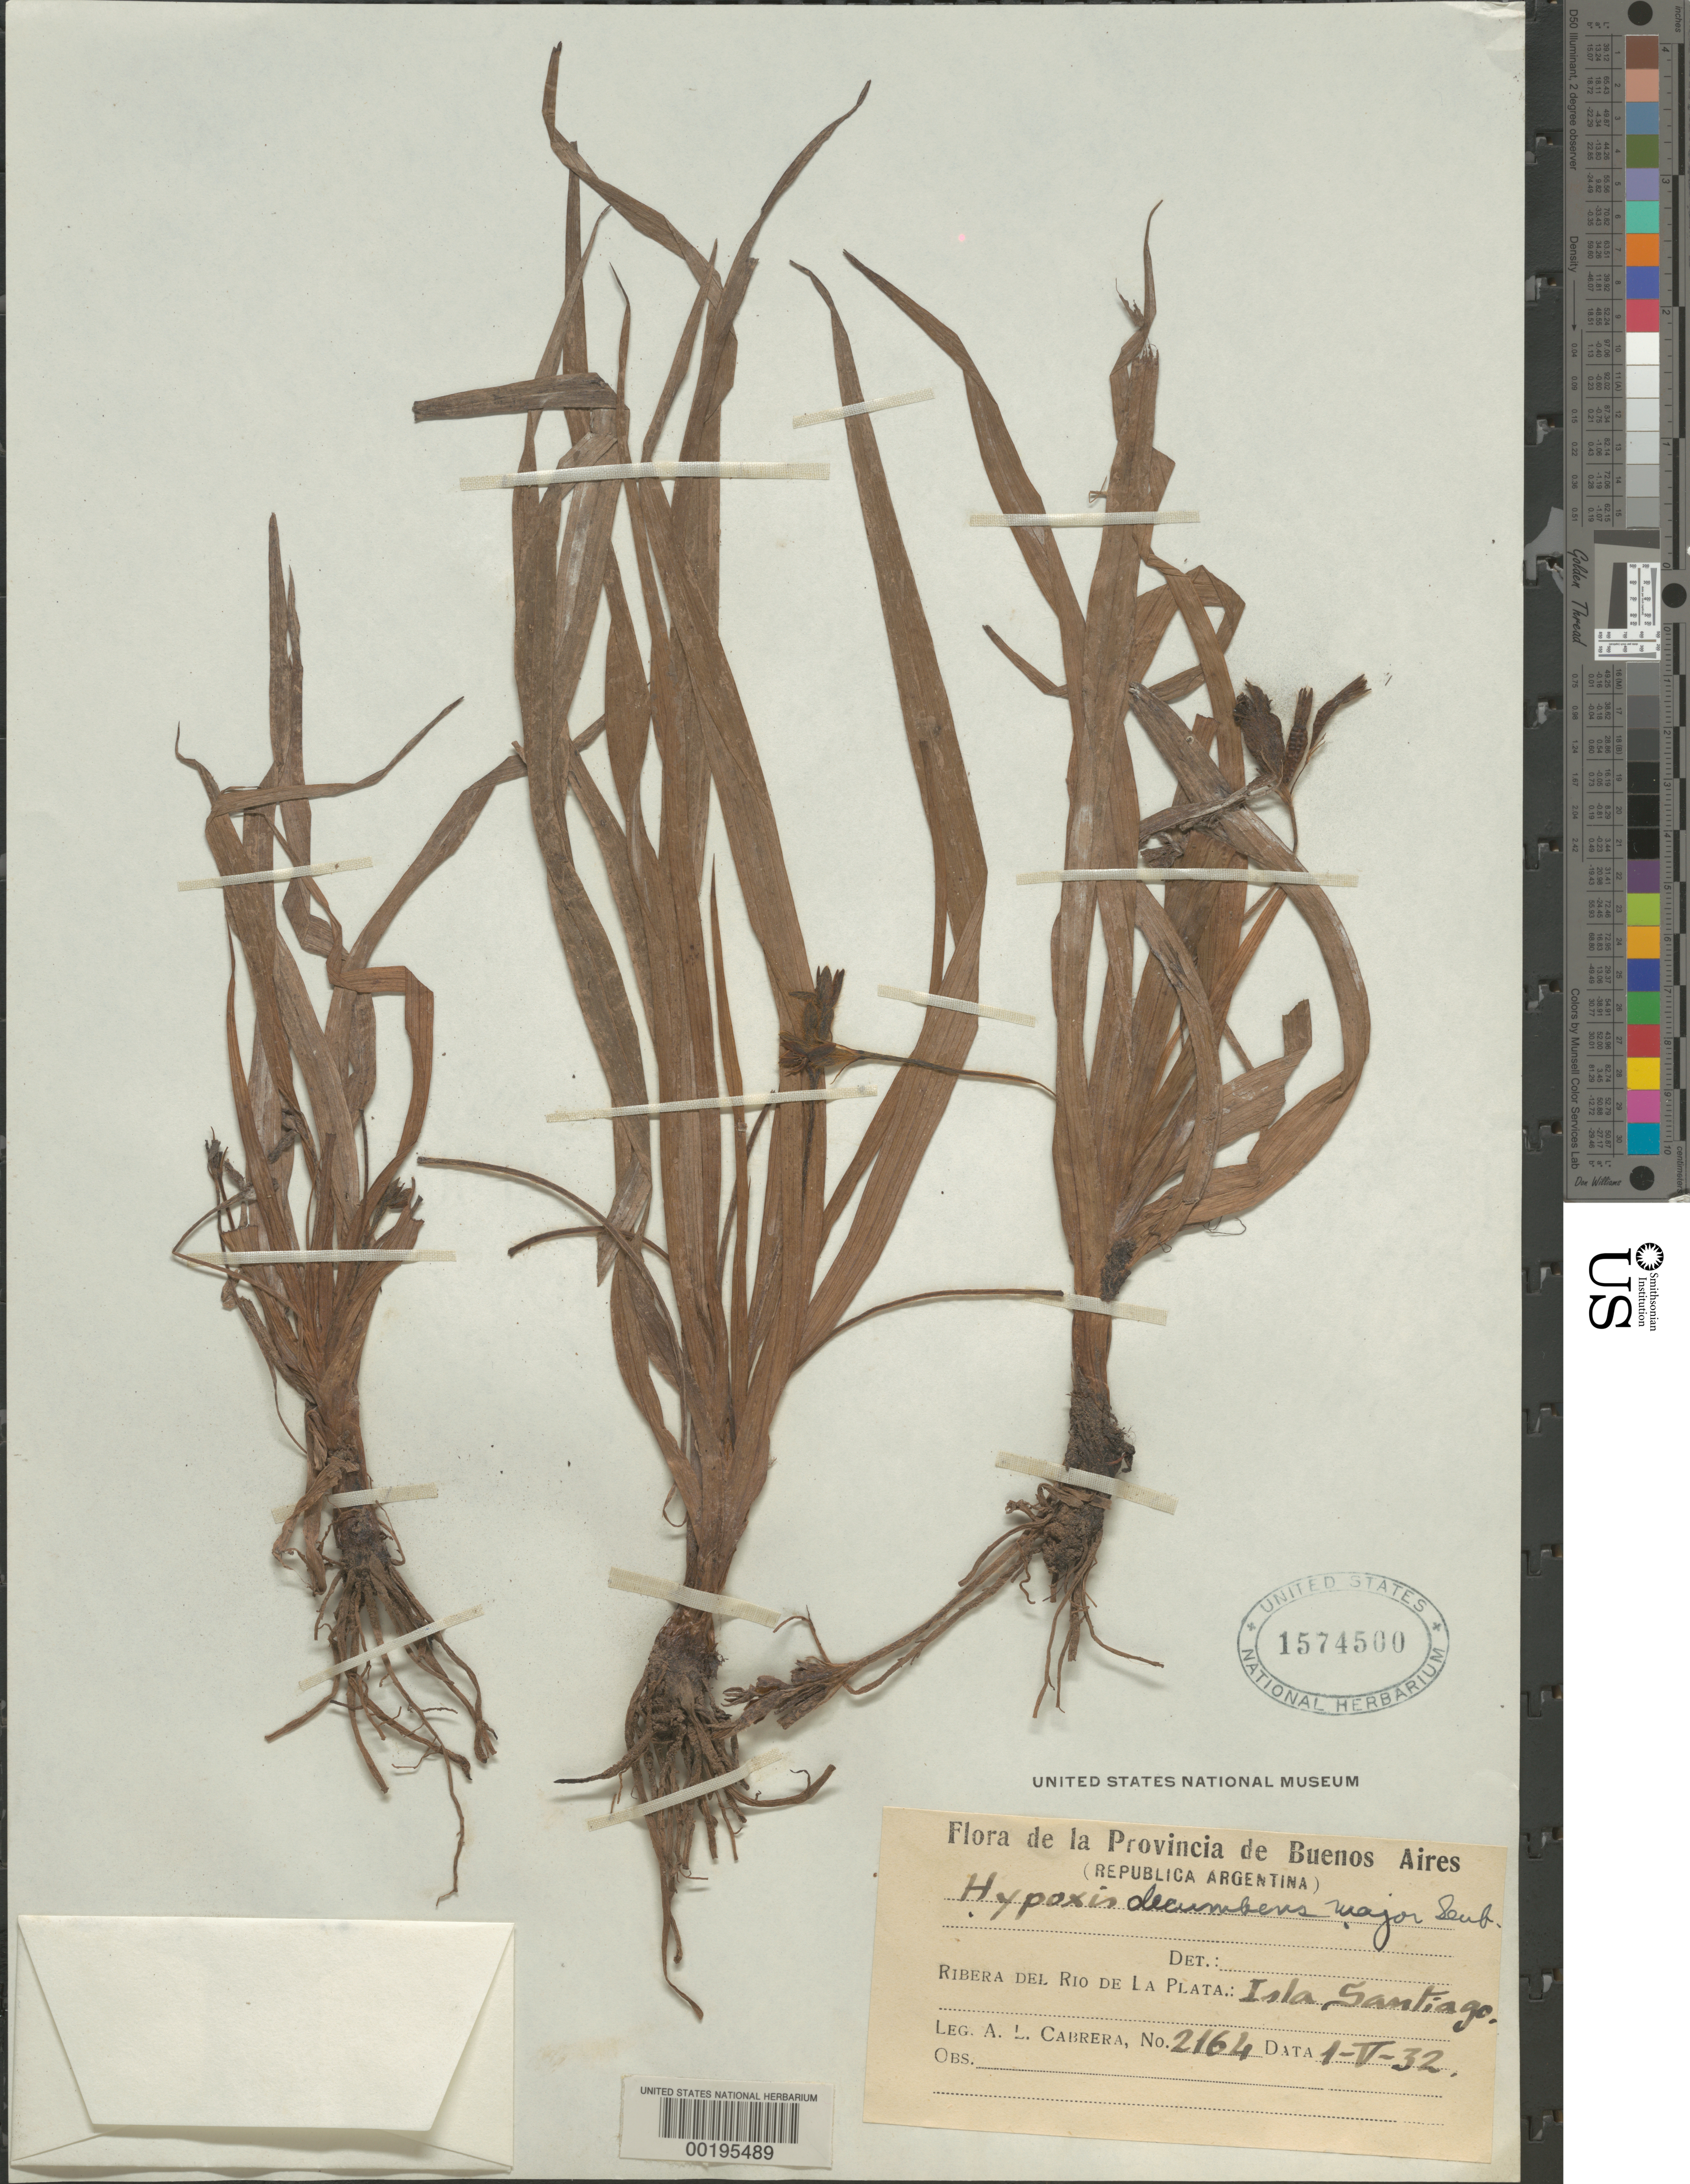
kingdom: Plantae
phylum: Tracheophyta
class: Liliopsida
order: Asparagales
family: Hypoxidaceae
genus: Hypoxis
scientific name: Hypoxis decumbens var. major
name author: Seub.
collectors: A. L. Cabrera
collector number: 2164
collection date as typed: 01 Mar 1932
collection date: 1932-03-01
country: Argentina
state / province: Buenos Aires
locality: Ribera del Rio de la Plata; Isla Santiago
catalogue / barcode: US 1574500